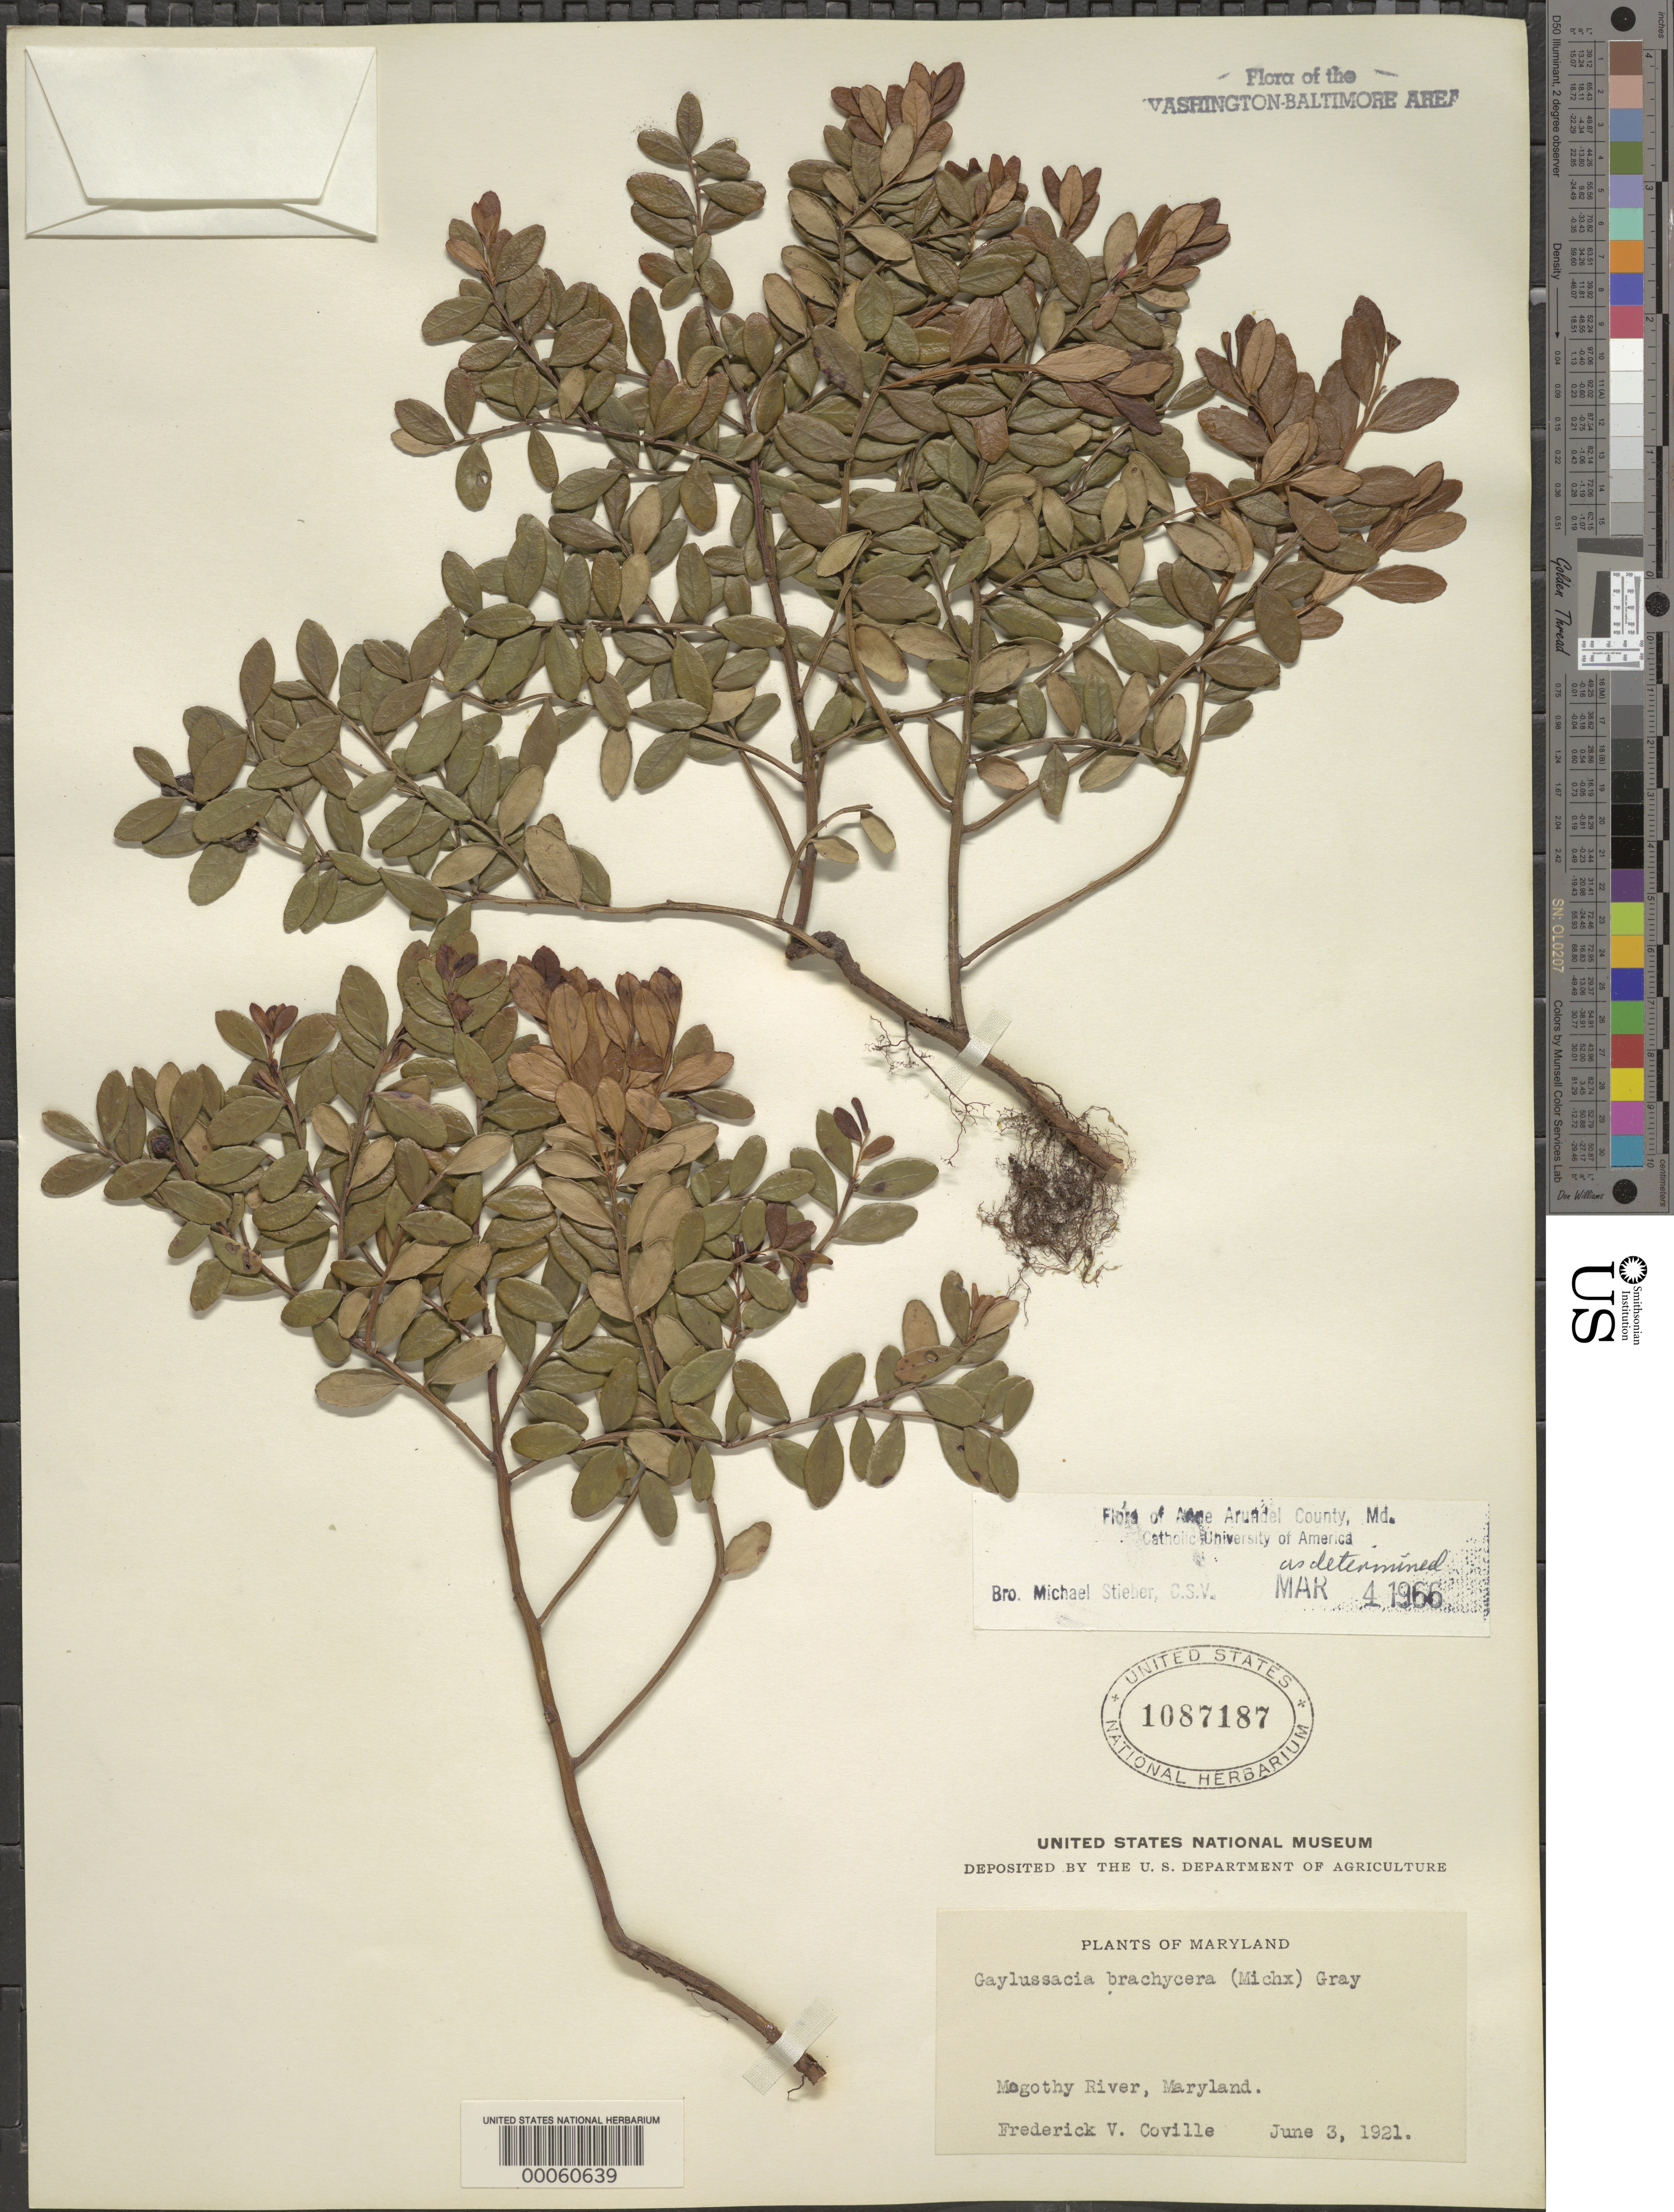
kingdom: Plantae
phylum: Tracheophyta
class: Magnoliopsida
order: Ericales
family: Ericaceae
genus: Gaylussacia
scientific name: Gaylussacia brachycera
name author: (Michx.) Torr. & A. Gray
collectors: F. V. Coville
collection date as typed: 03 Jun 1921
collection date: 1921-06-03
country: United States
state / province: Maryland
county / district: Anne Arundel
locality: Magothy River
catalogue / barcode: US 1087187